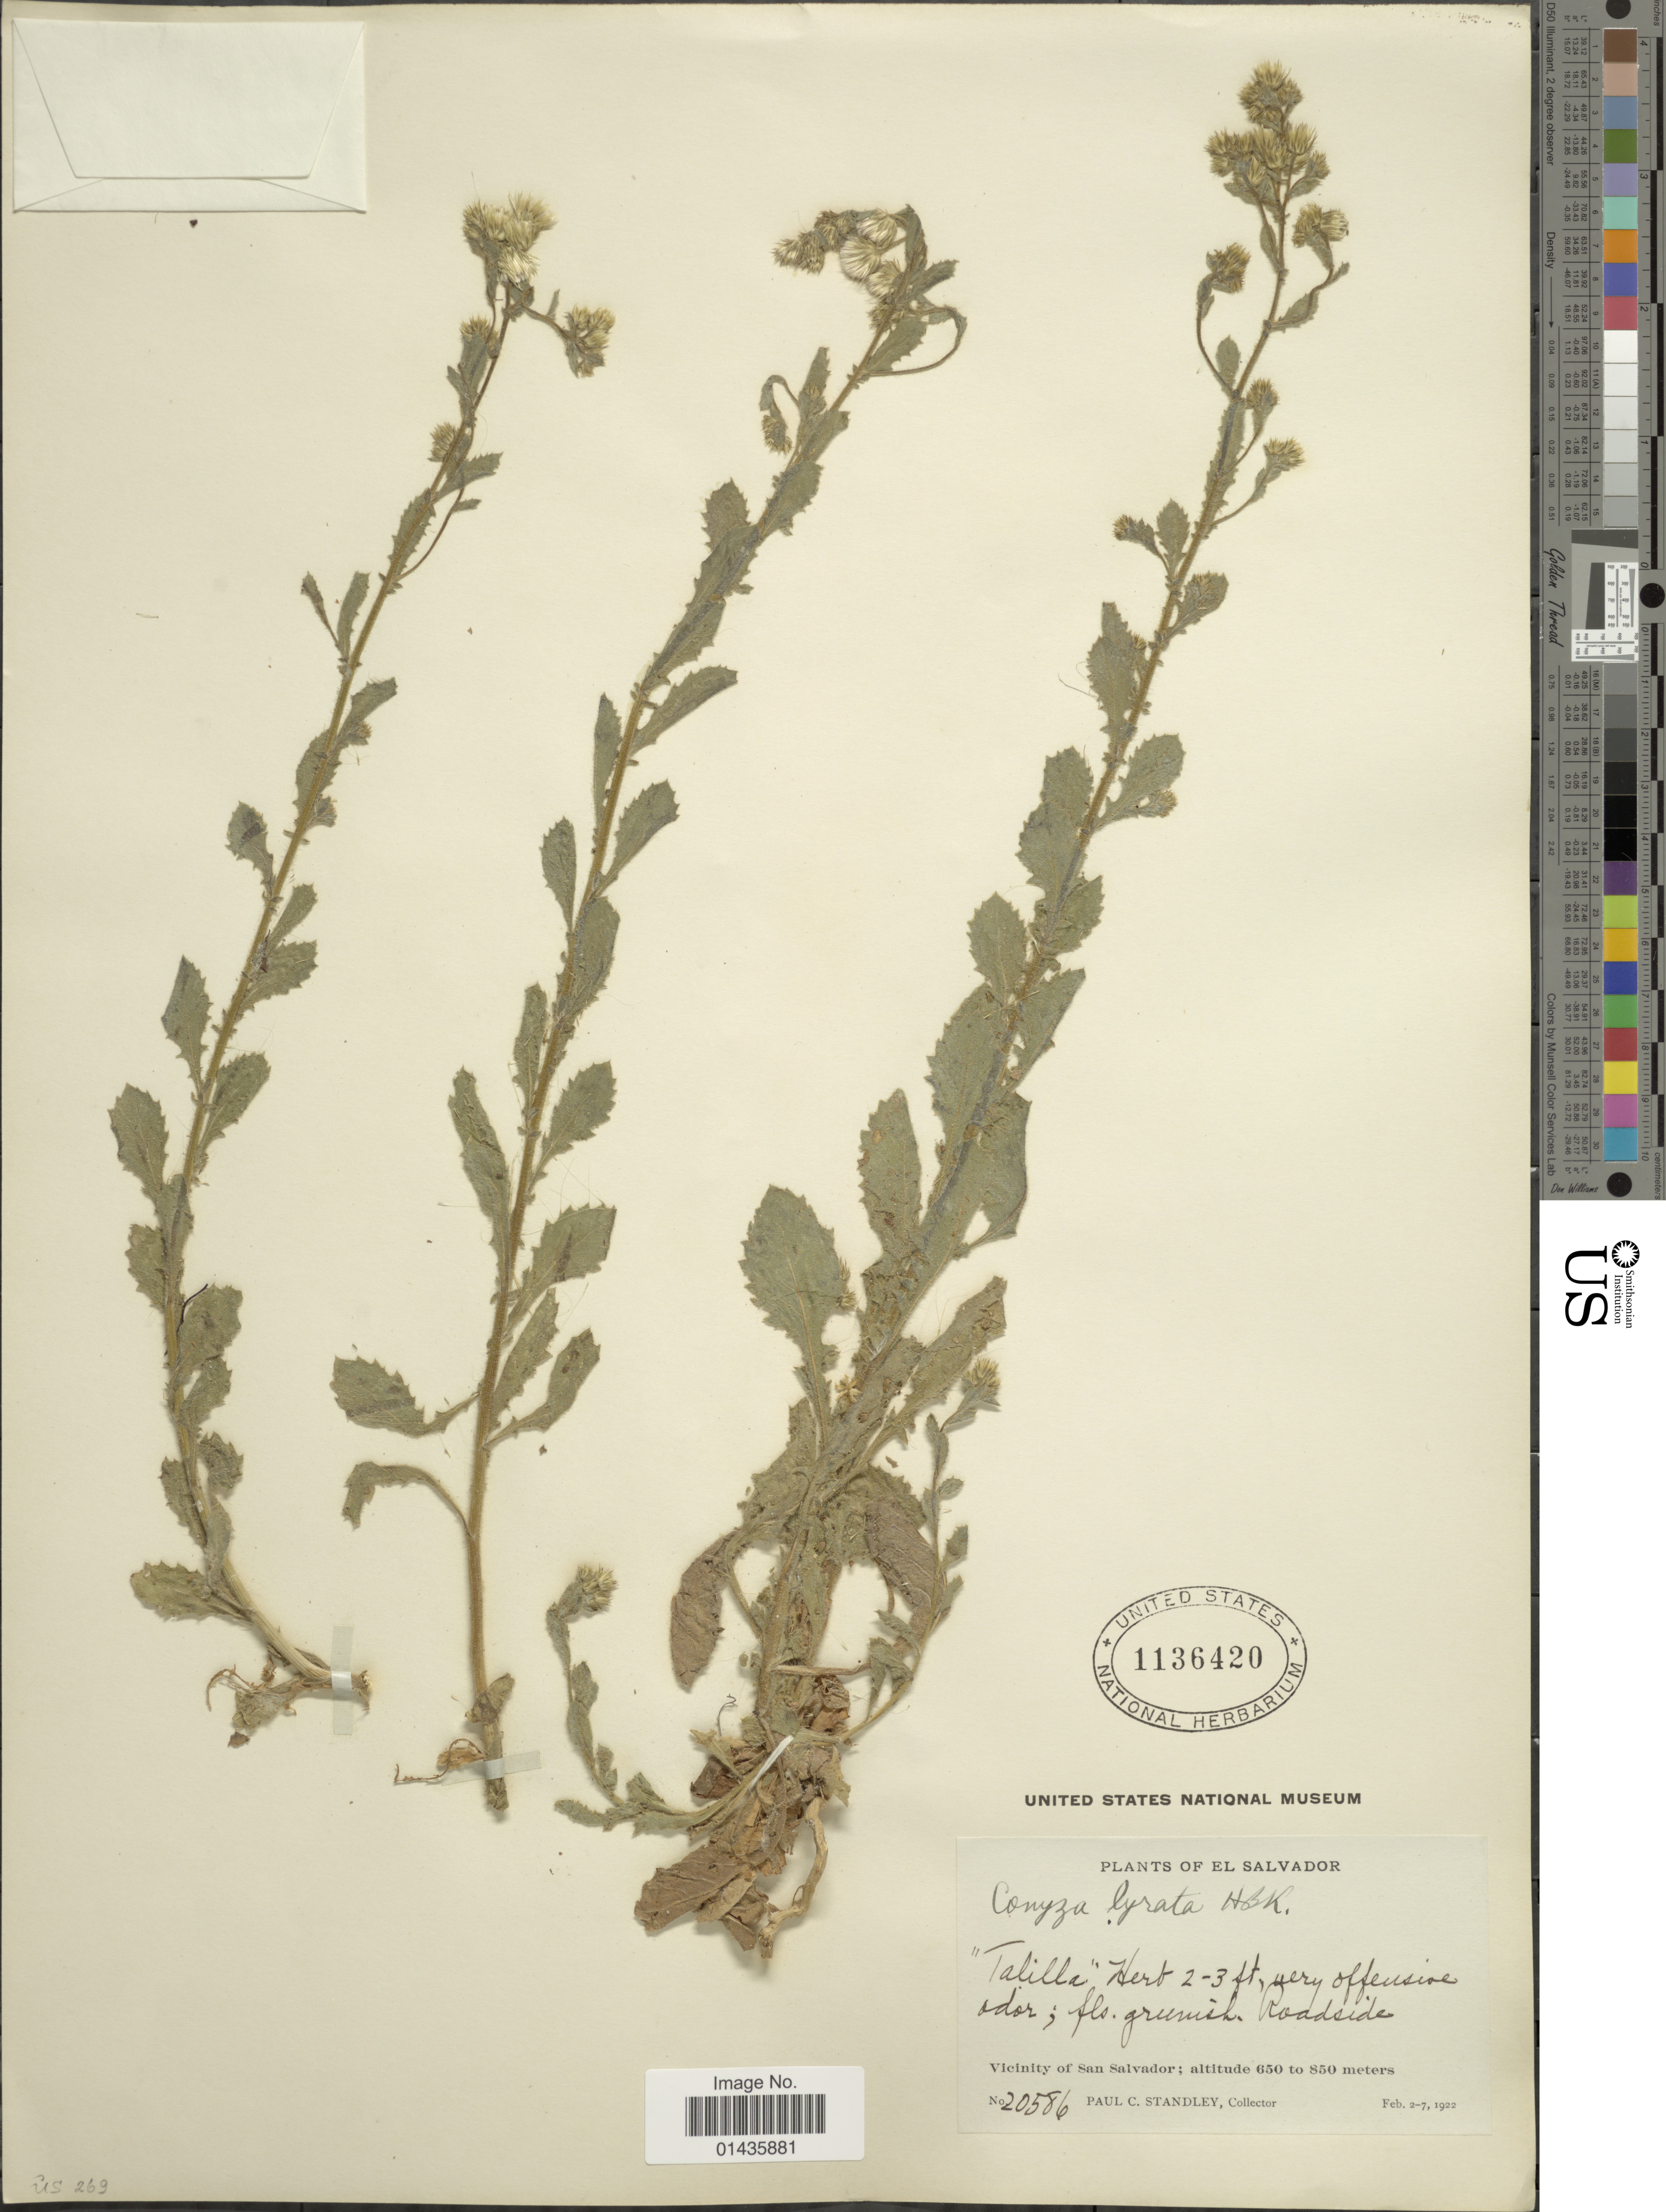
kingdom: Plantae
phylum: Tracheophyta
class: Magnoliopsida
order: Asterales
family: Asteraceae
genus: Pseudoconyza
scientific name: Pseudoconyza lyrata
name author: (Kunth) Cuatrec.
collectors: P. C. Standley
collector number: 20586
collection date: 1922-02-02/1922-02-07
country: El Salvador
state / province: San Salvador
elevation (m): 650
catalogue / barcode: US 1136420